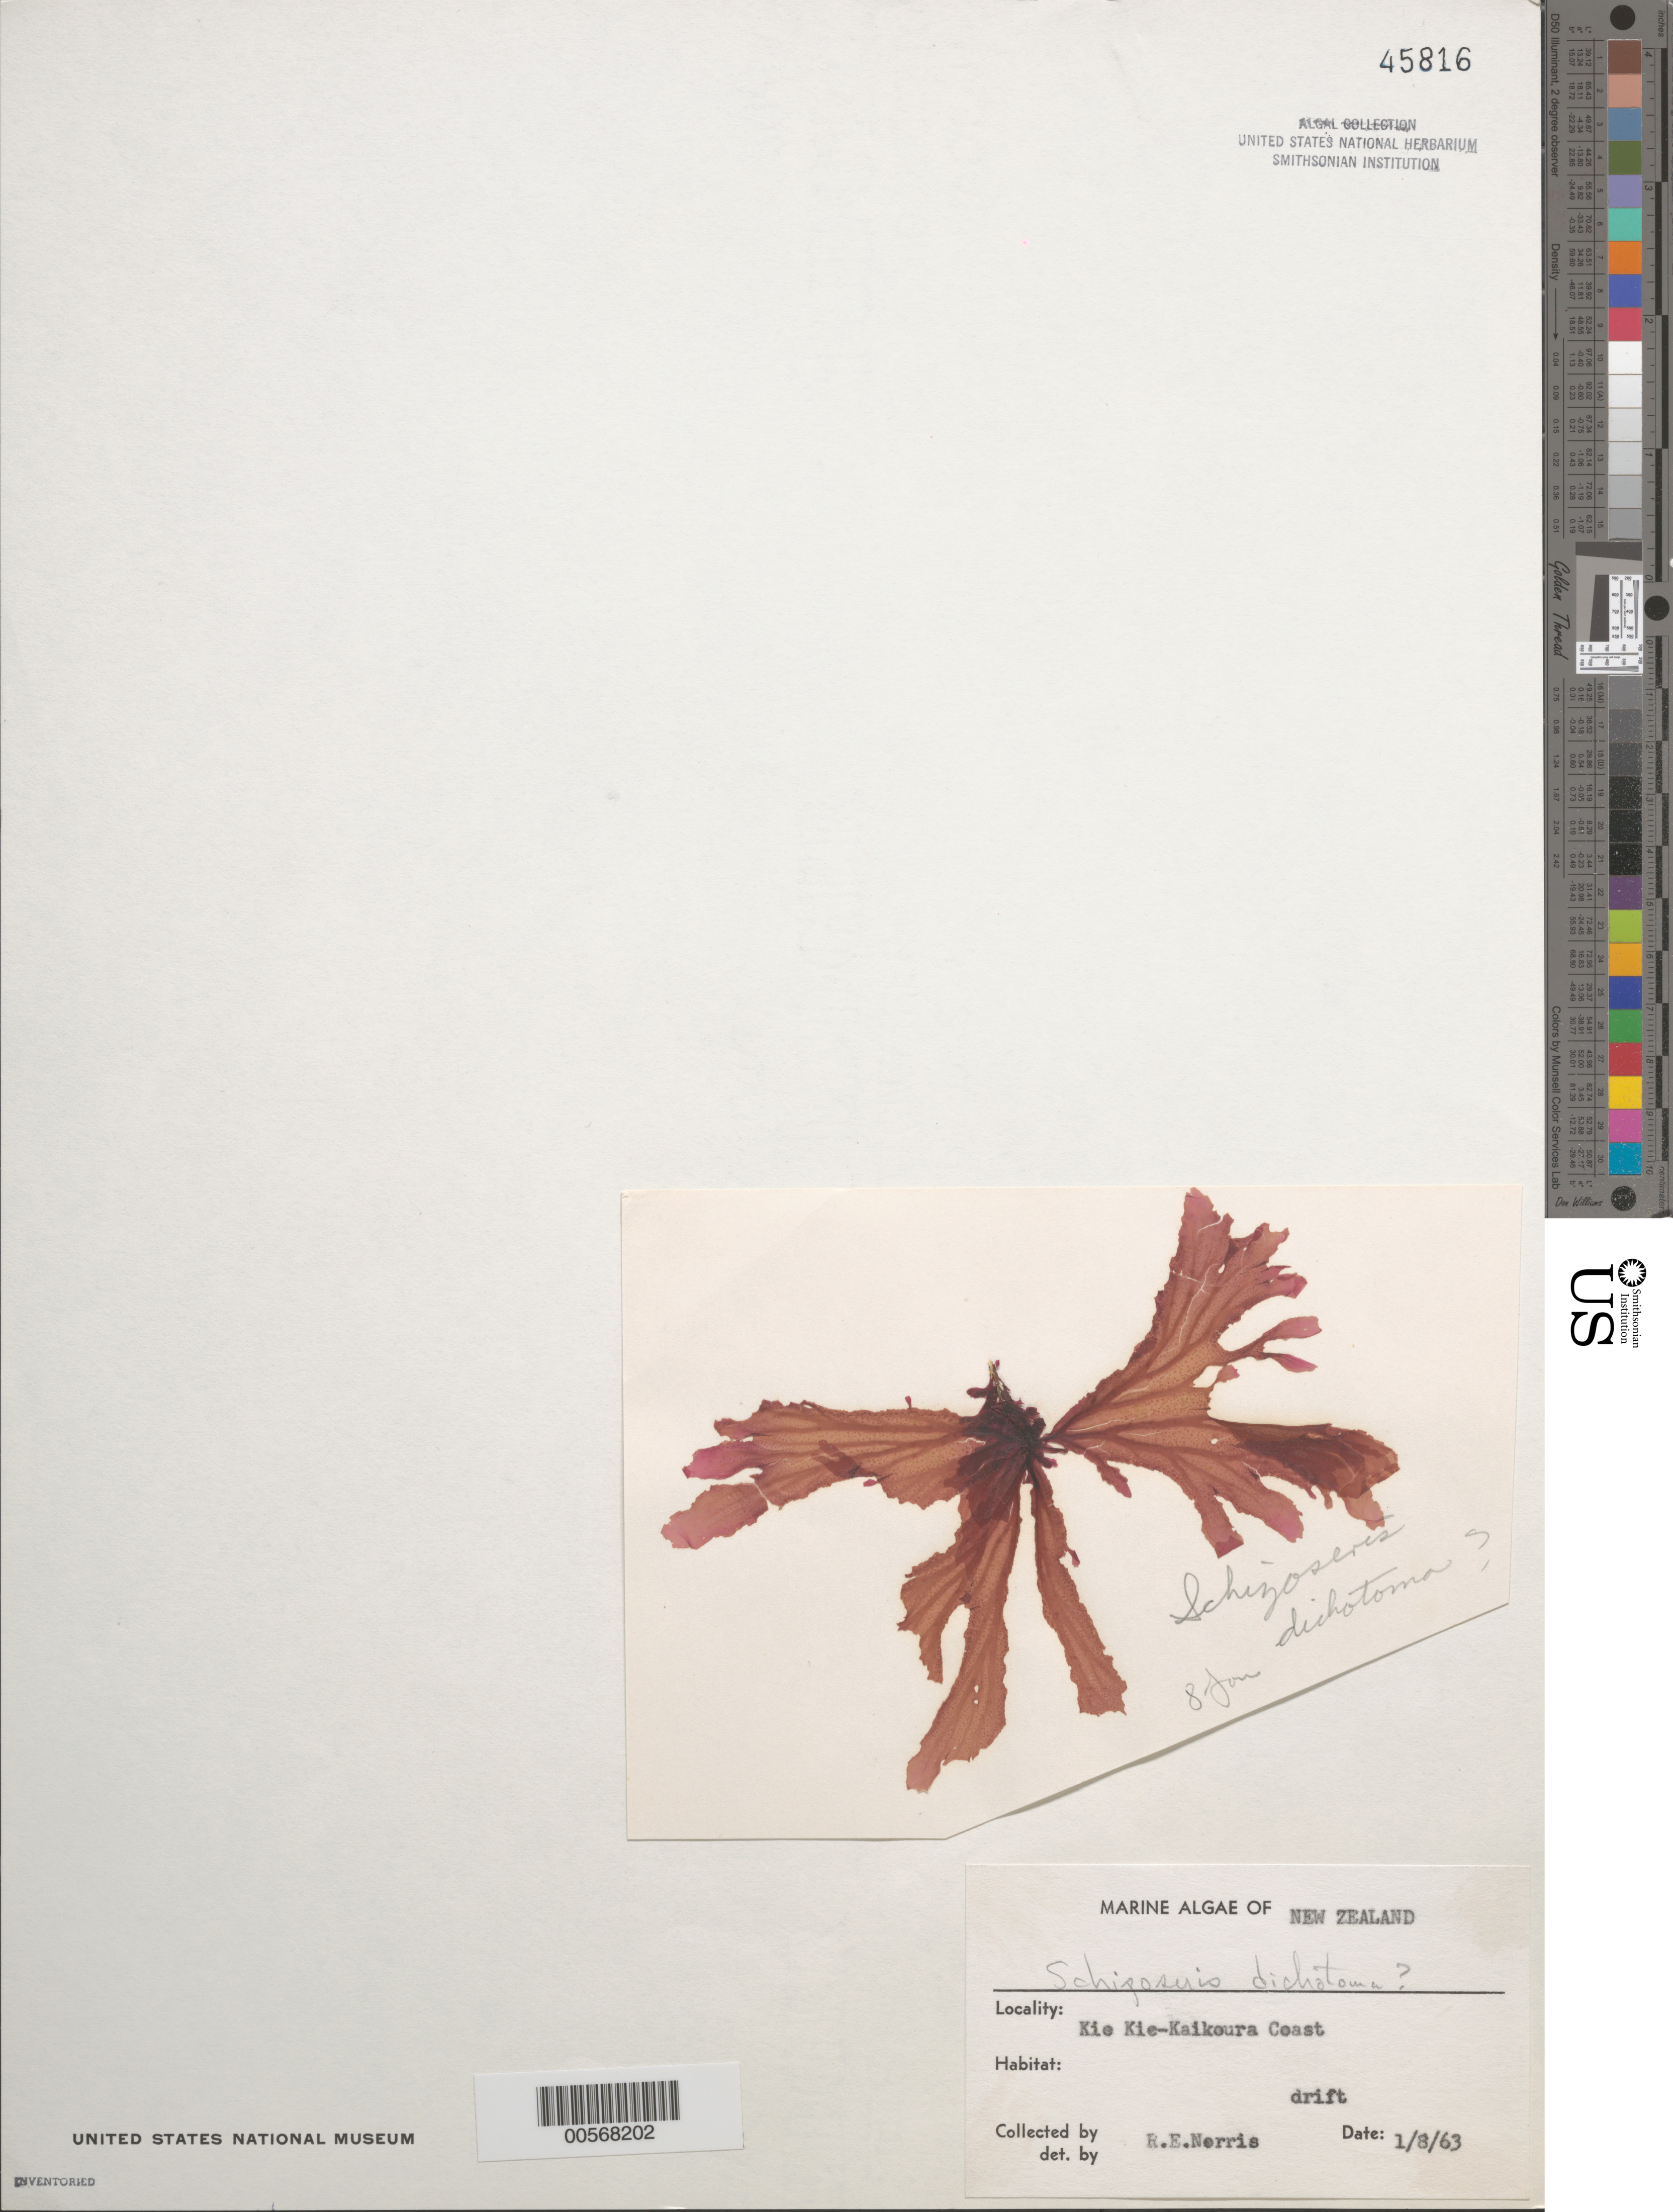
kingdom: Plantae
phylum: Rhodophyta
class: Florideophyceae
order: Ceramiales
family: Delesseriaceae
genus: Schizoseris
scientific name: Schizoseris dichotoma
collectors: R. E. Norris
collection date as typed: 08 Jan 1963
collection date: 1963-01-08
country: New Zealand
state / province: Canterbury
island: South Island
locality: Kie Kie-Kaikoura Coast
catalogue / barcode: US 45816